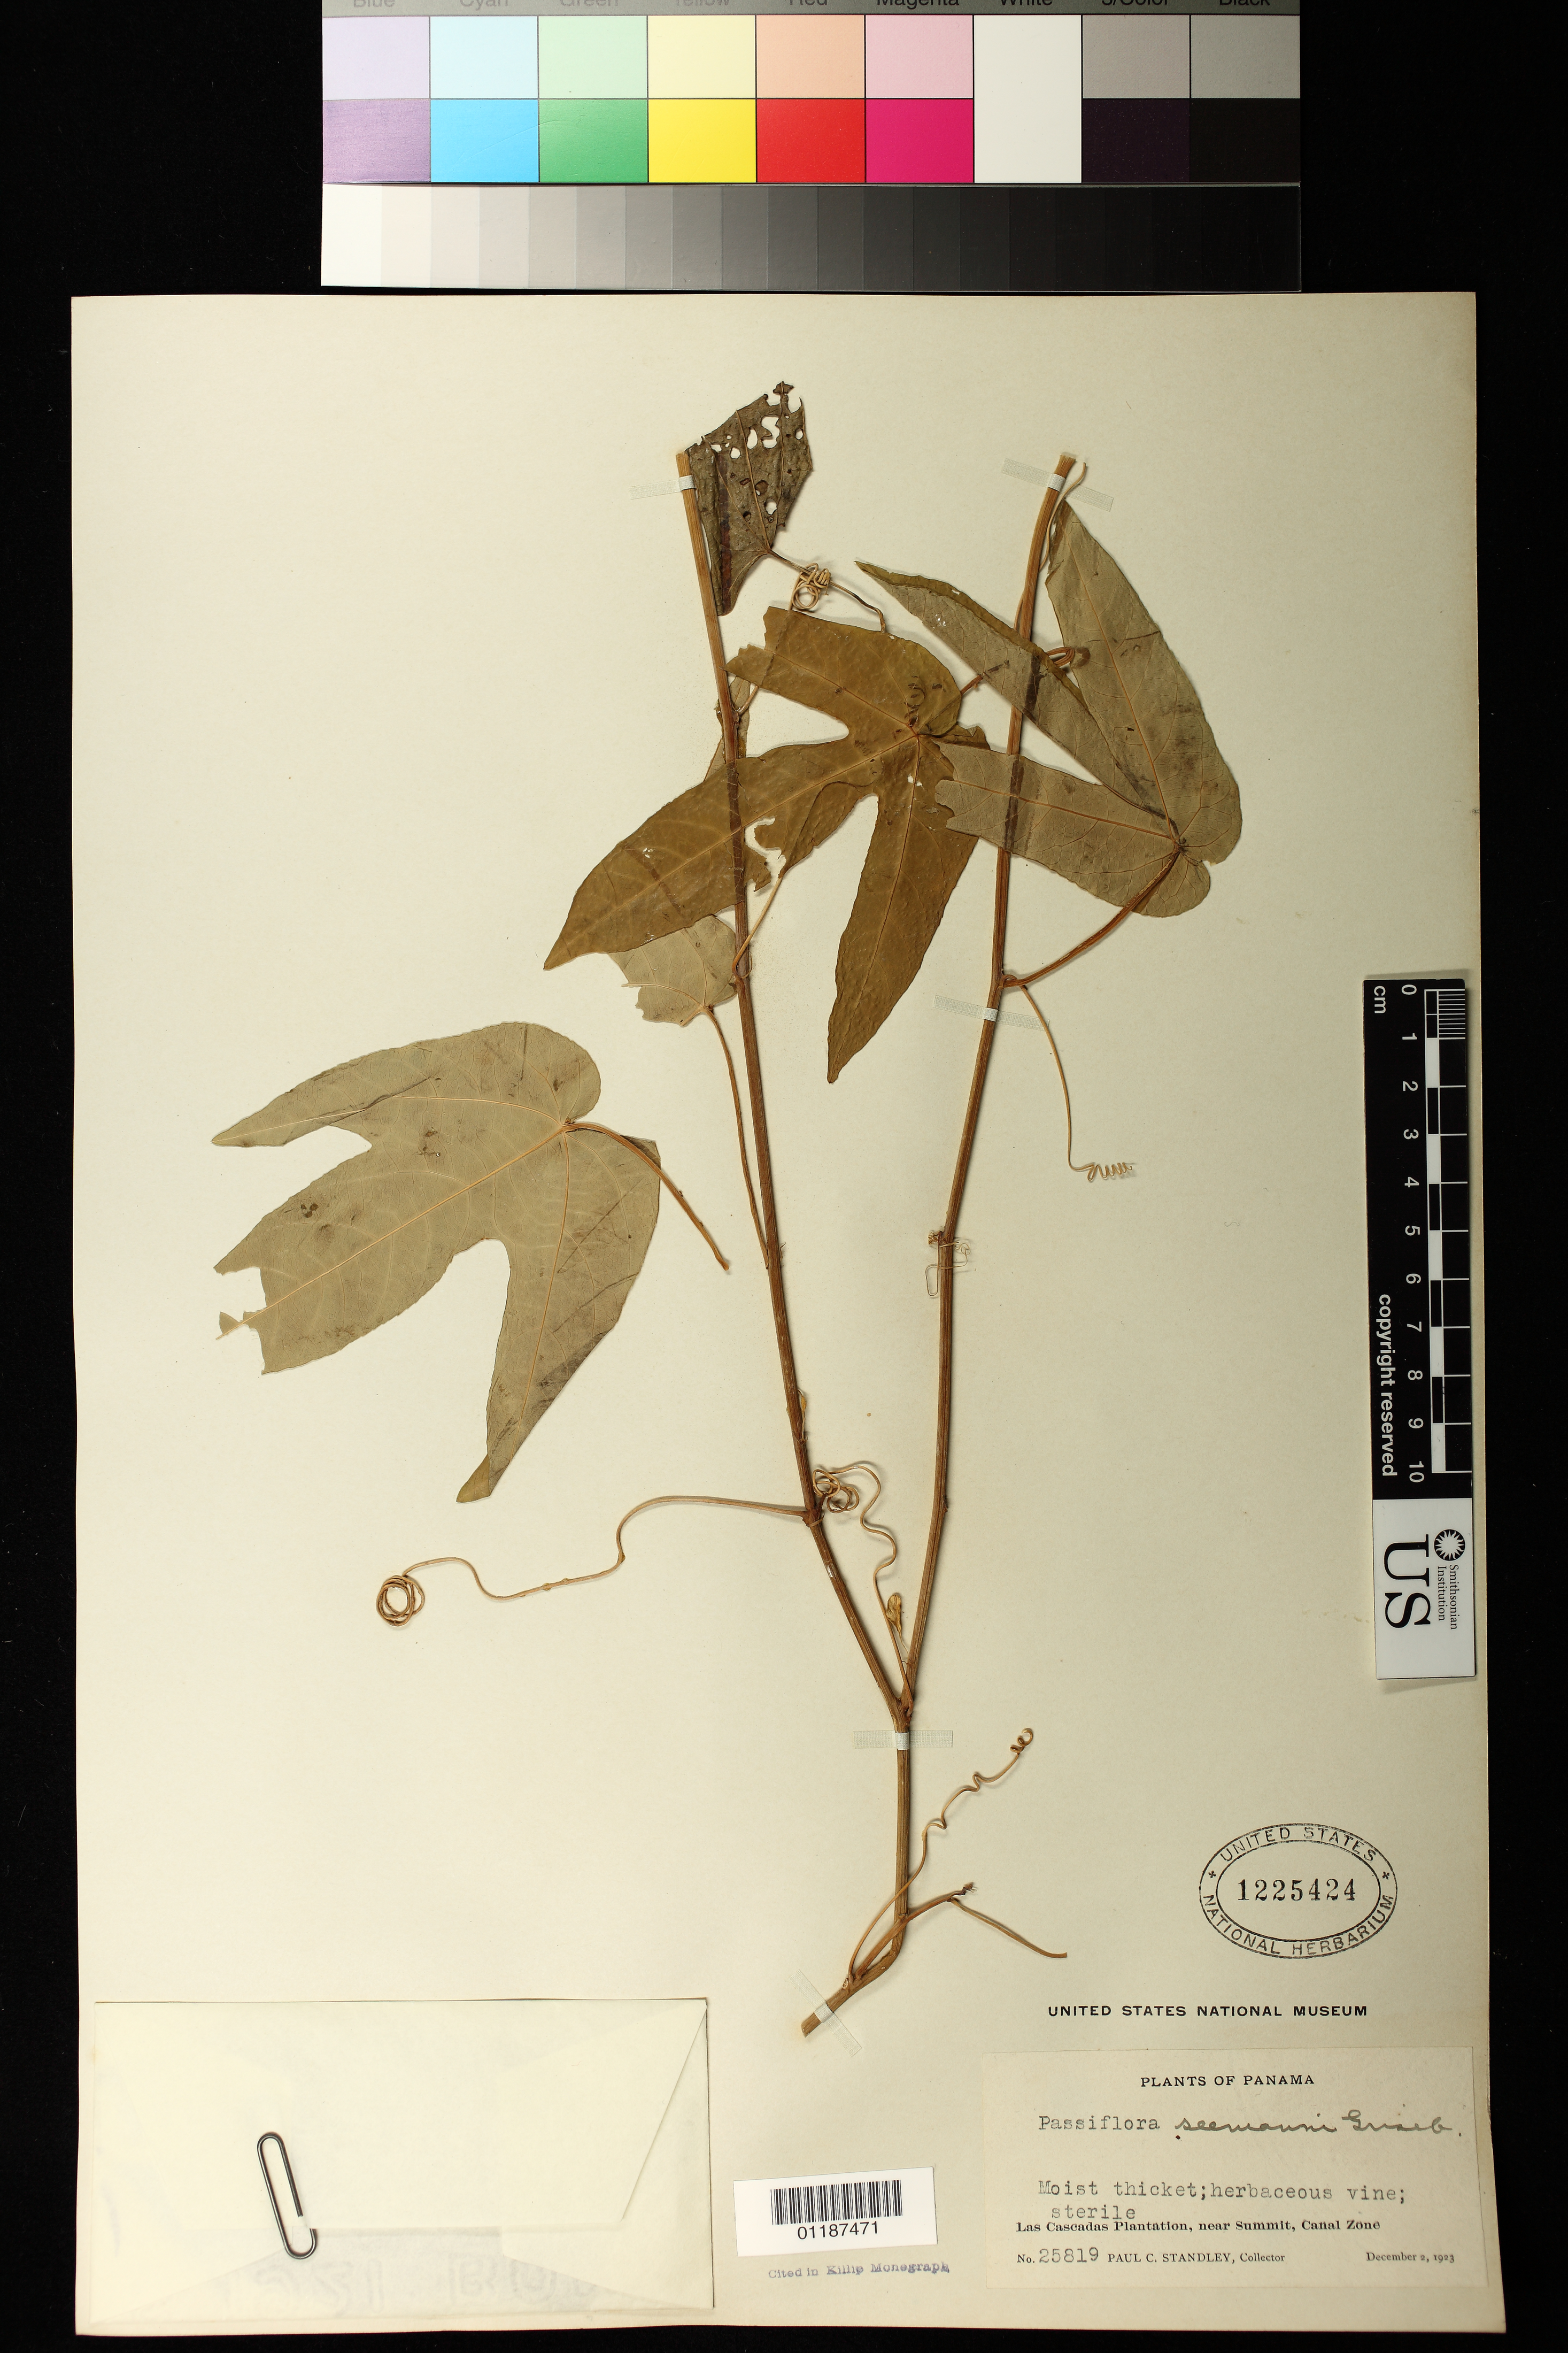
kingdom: Plantae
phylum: Tracheophyta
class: Magnoliopsida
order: Malpighiales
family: Passifloraceae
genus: Passiflora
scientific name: Passiflora seemannii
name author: Griseb.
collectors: P. C. Standley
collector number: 25819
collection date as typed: Dec 3 1923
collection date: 1923-12-03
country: Panama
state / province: Panamá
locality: Las Cascadas Plantation, near Summit, Canal Zone.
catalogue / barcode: US 1225424